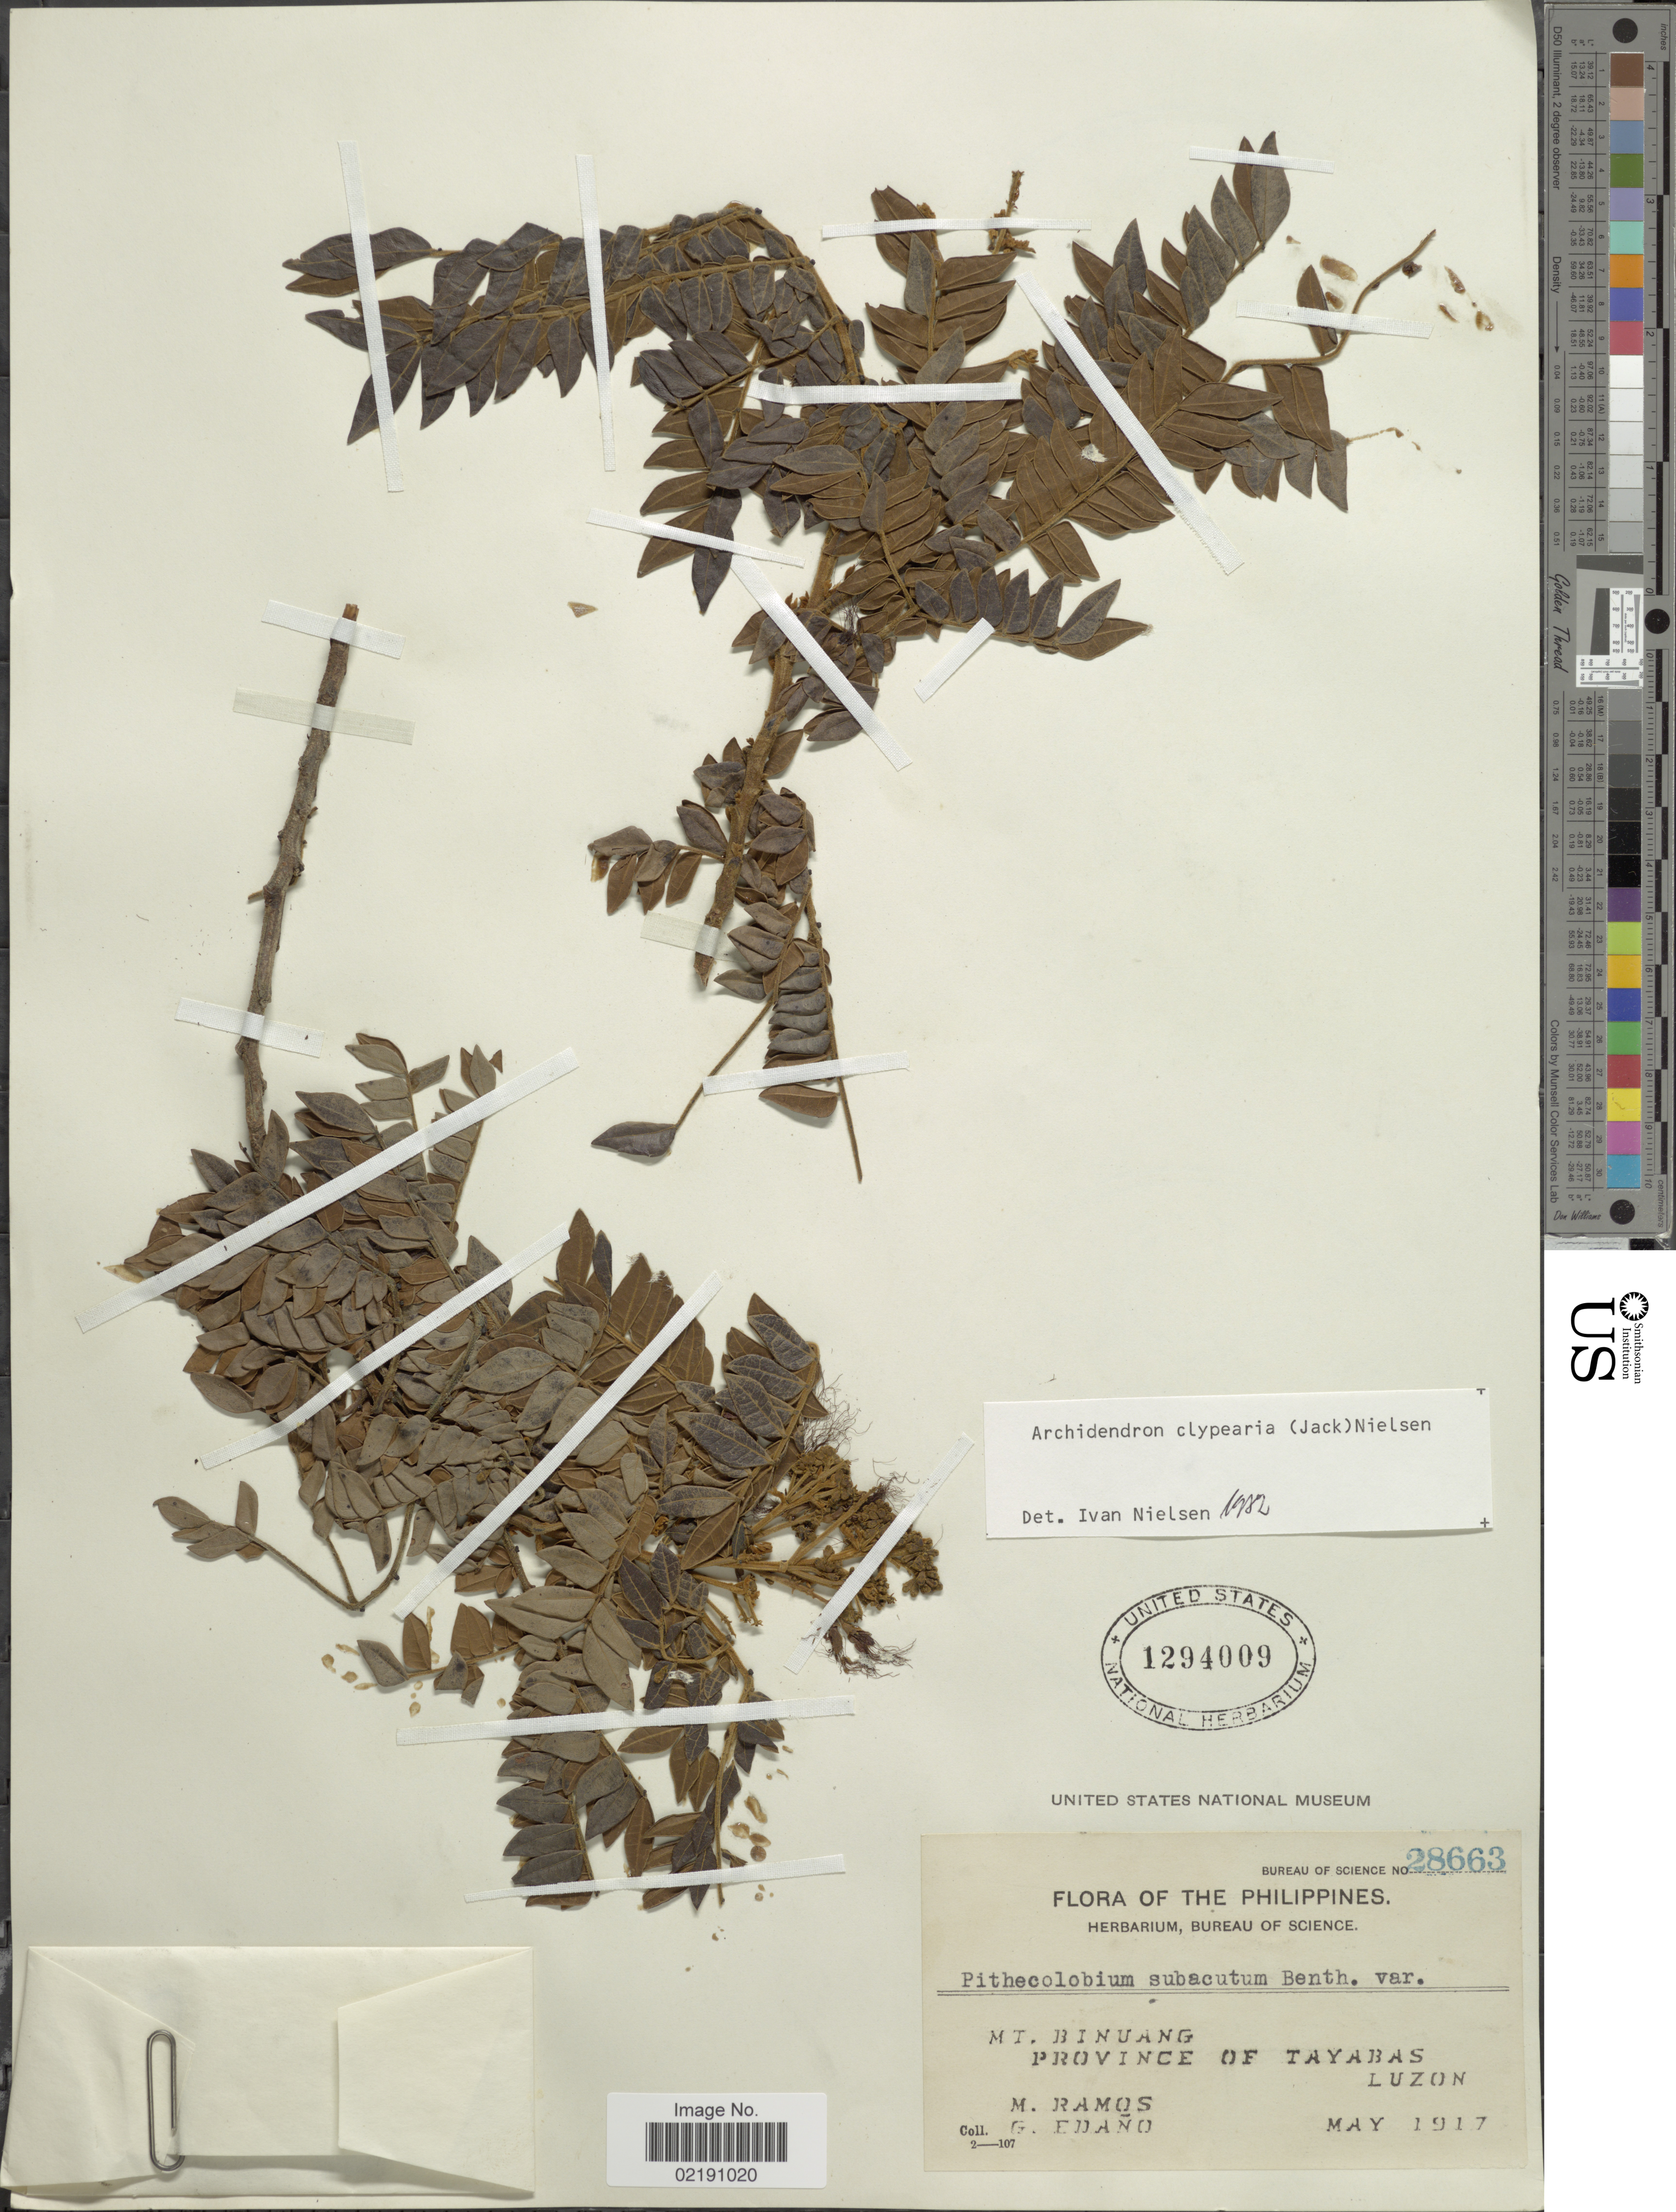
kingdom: Plantae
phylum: Tracheophyta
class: Magnoliopsida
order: Fabales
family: Fabaceae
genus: Archidendron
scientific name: Archidendron clypearia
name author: (Jack) I.C. Nielsen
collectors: M. Ramos & G. Edaño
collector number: Bureau of Science 28663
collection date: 1917-05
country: Philippines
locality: Mt. Binuang. Province of Tayabas. Luzon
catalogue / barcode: US 1294009